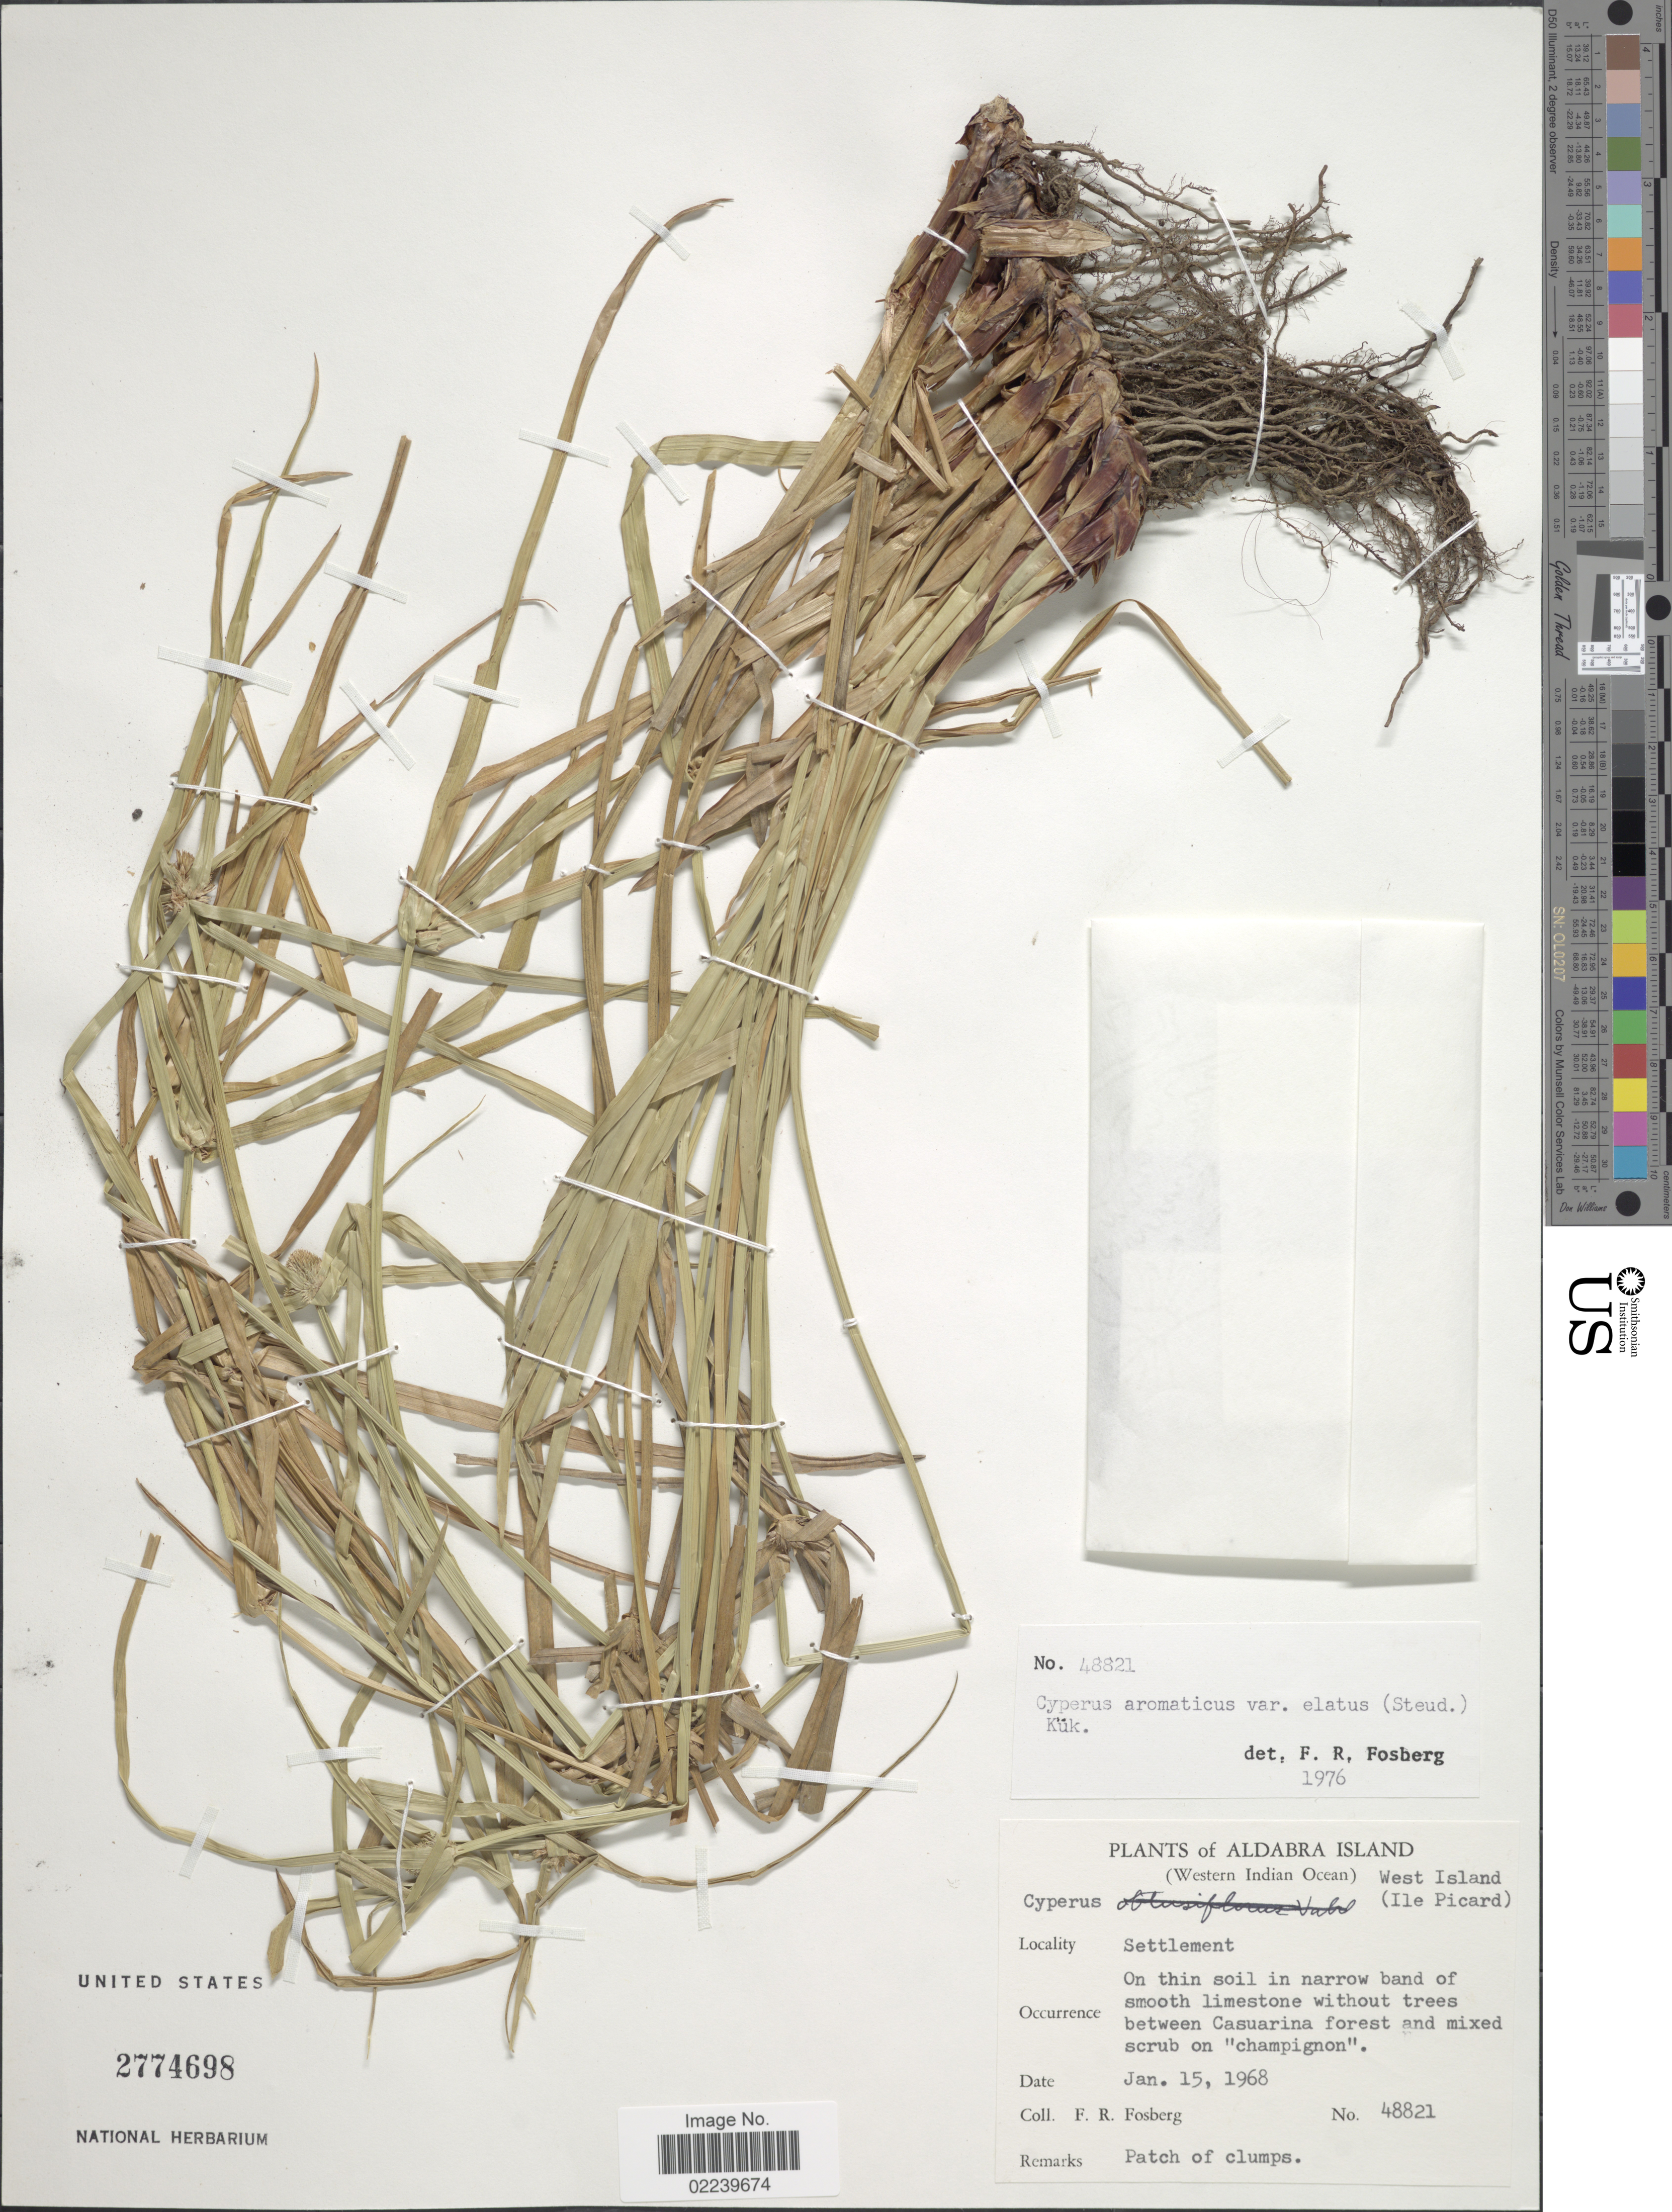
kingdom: Plantae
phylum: Tracheophyta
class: Liliopsida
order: Poales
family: Cyperaceae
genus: Cyperus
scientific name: Cyperus aromaticus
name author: (Ridl.) Mattf. & Kük.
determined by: Strong, M. T., (US), Smithsonian Institution - National Museum of Natural History (UNITED STATES)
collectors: F. R. Fosberg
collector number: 48821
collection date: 1968-01-15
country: Seychelles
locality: Aldabra Island. Western Indian Ocean. West Island (Ile Picard). Settlement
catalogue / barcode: US 2774698